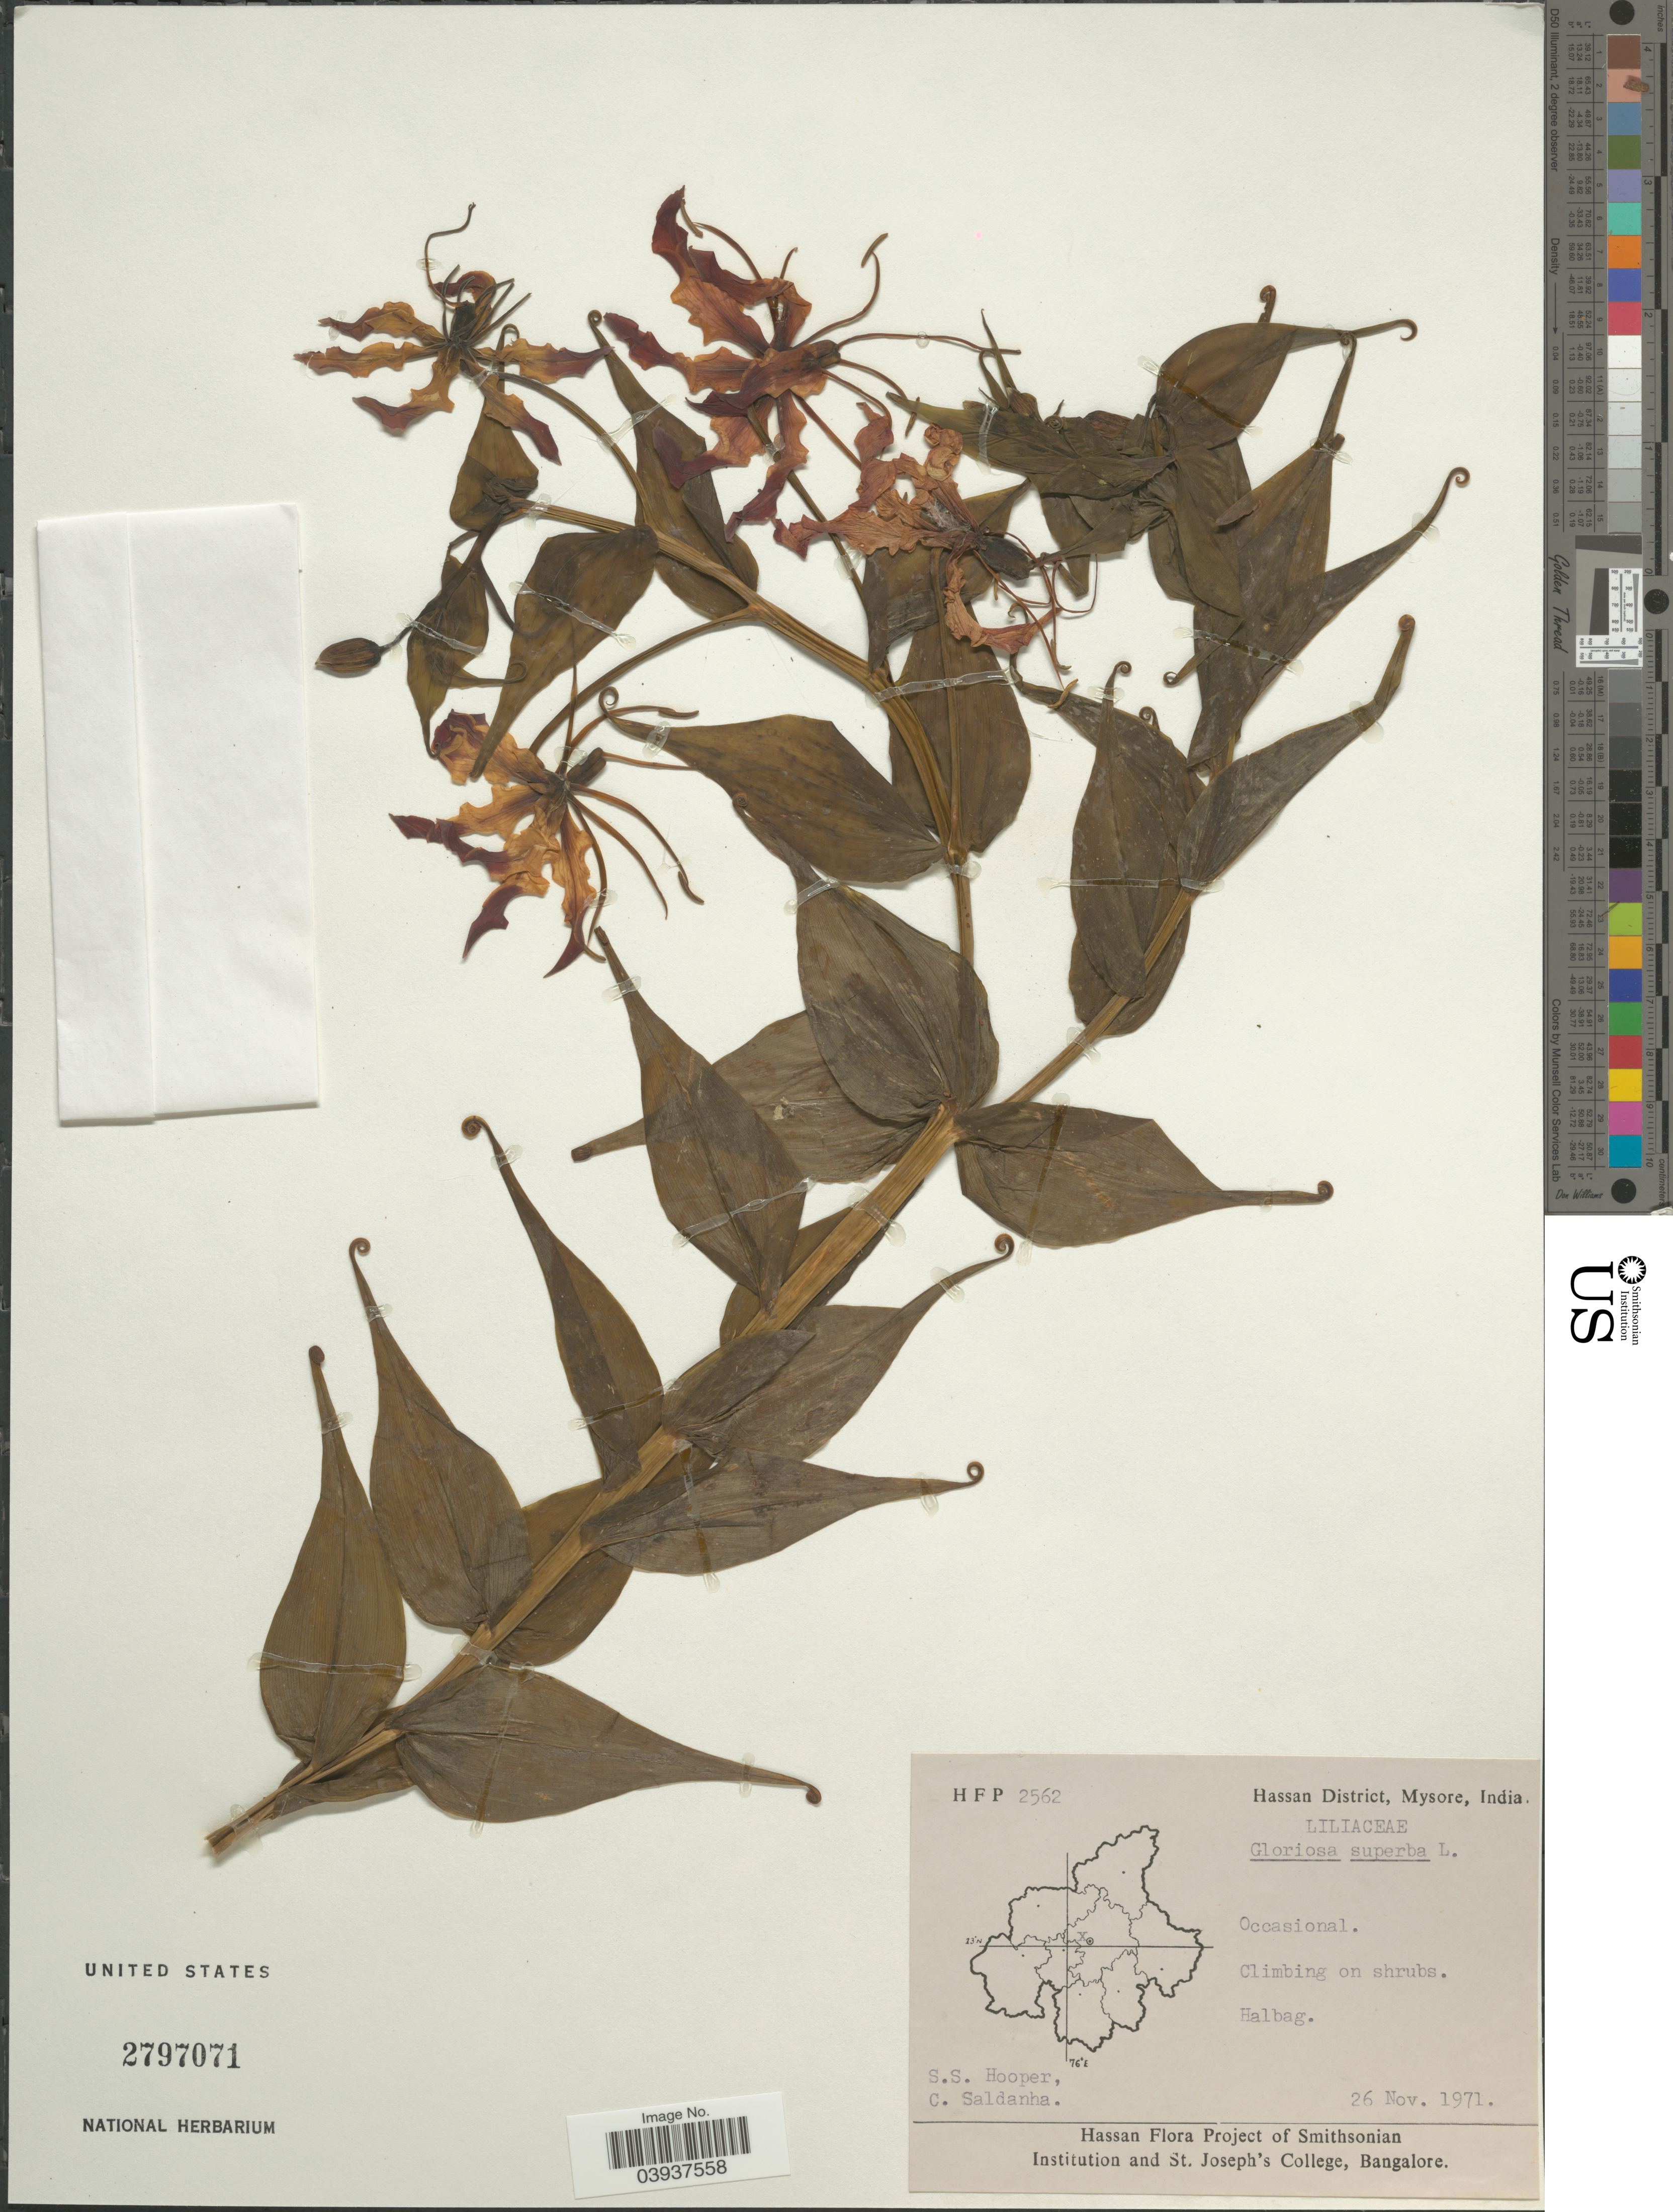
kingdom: Plantae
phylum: Tracheophyta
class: Liliopsida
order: Liliales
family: Colchicaceae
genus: Gloriosa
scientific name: Gloriosa superba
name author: L.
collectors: S. S. Hooper & C. Saldanha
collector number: HFP2562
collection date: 1971-11-26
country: India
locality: Hassan District, Mysore. Halbag.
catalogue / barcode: US 2797071